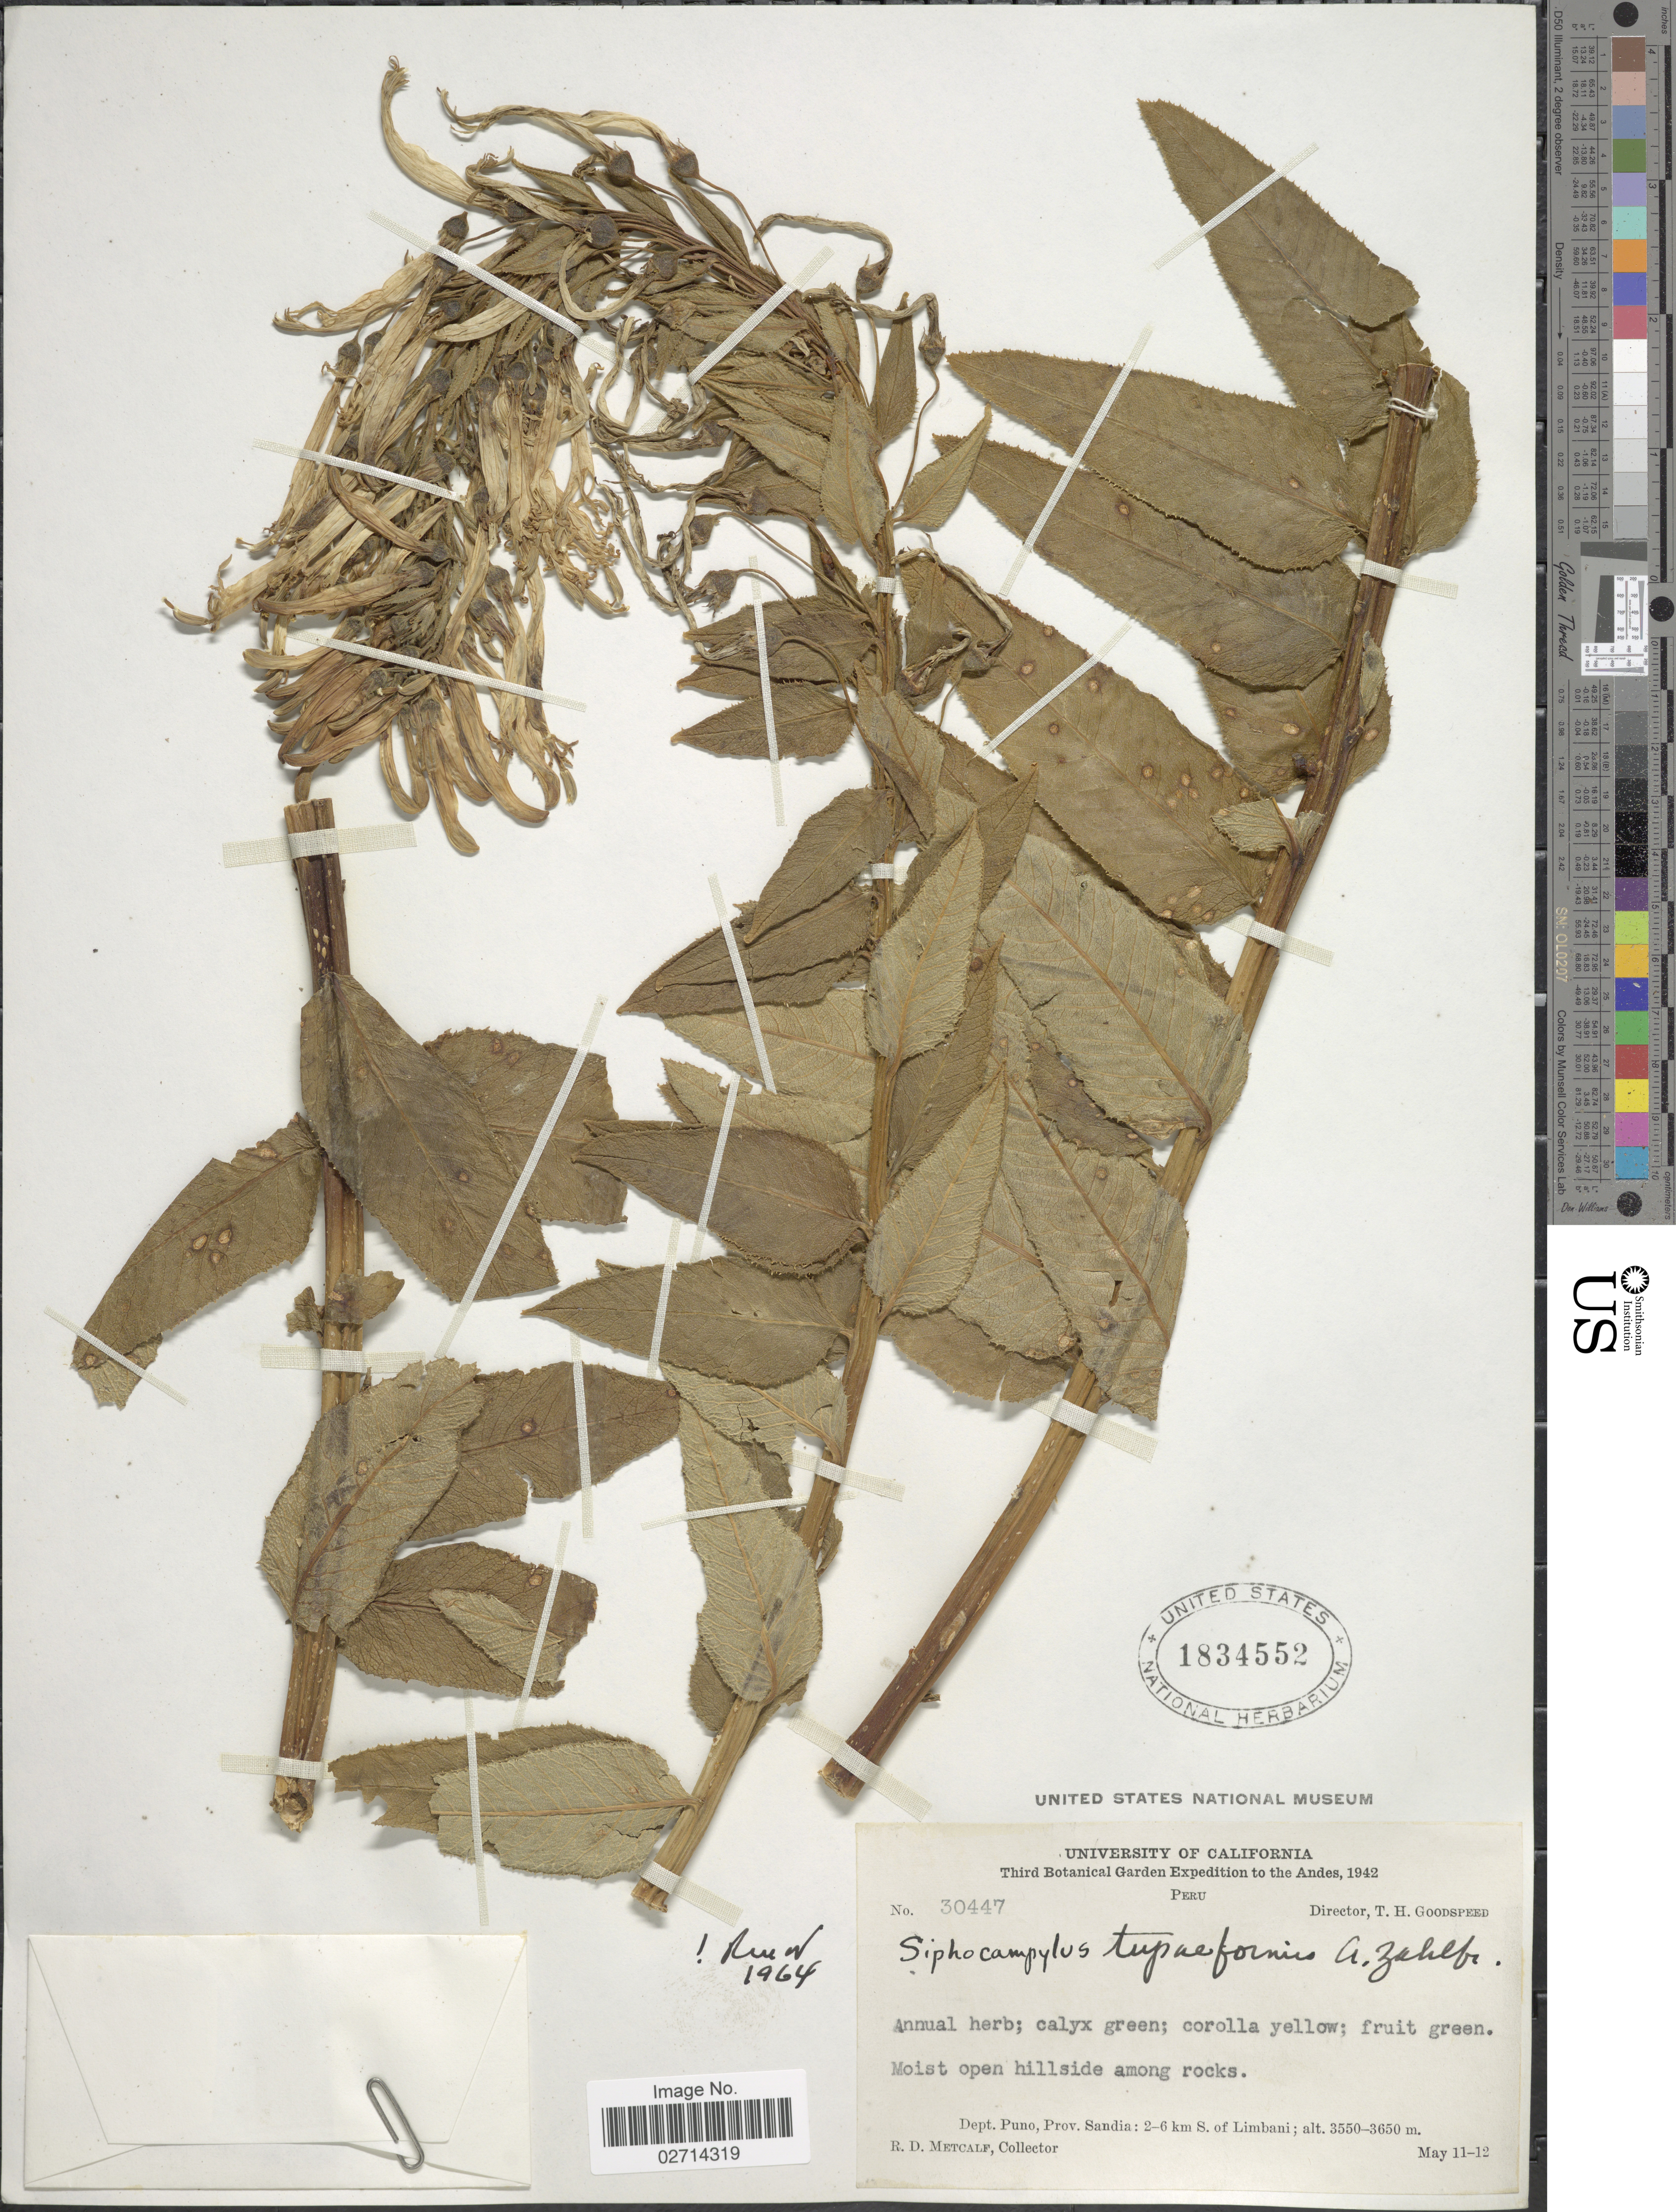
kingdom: Plantae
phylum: Tracheophyta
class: Magnoliopsida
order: Asterales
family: Campanulaceae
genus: Siphocampylus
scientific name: Siphocampylus tupaeformis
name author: Zahlbr.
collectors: R. D. Metcalf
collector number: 30447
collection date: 1942-05-11/1942-05-12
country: Peru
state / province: Puno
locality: Moist open hillside among rocks, Dept. Puno, Prov. Sandia: 2-6 km S. of Limbani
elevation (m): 3550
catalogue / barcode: US 1834552